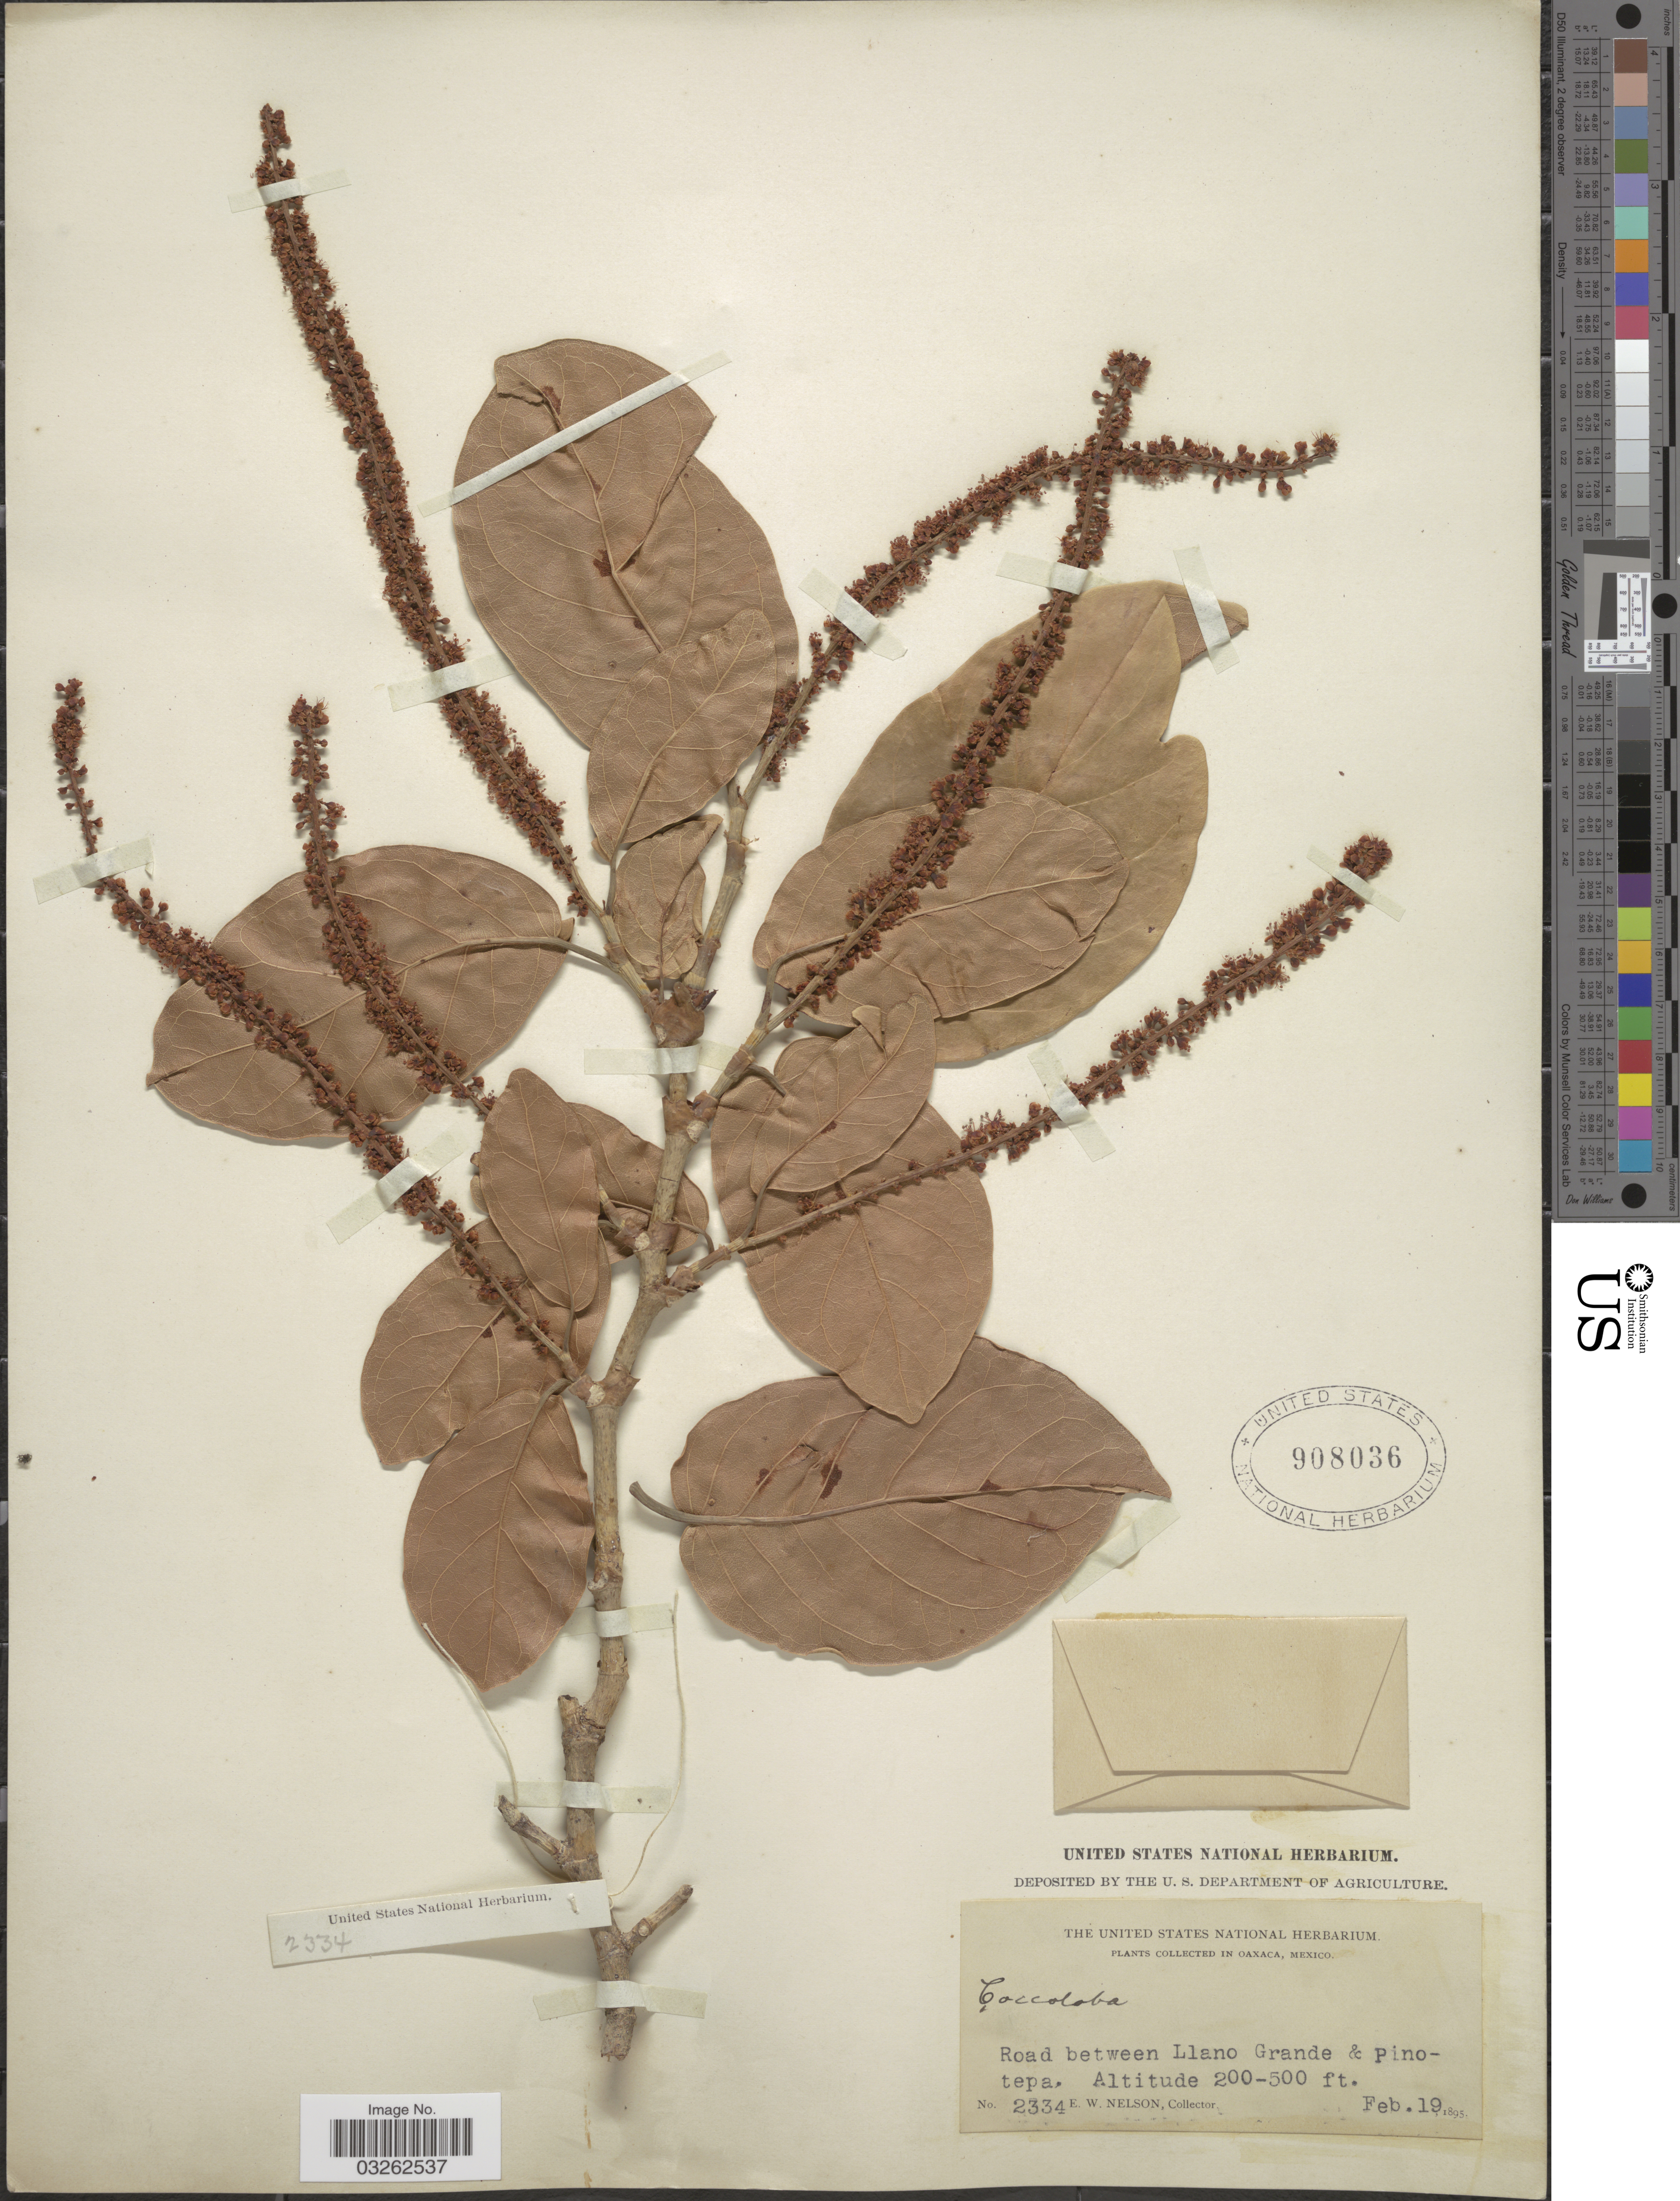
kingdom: Plantae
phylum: Tracheophyta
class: Magnoliopsida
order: Caryophyllales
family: Polygonaceae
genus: Coccoloba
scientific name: Coccoloba barbadensis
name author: Jacq.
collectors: E. W. Nelson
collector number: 2334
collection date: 1895-02-19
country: Mexico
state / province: Oaxaca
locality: Road between Llano Grande & Pinotepa.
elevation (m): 61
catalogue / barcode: US 908036